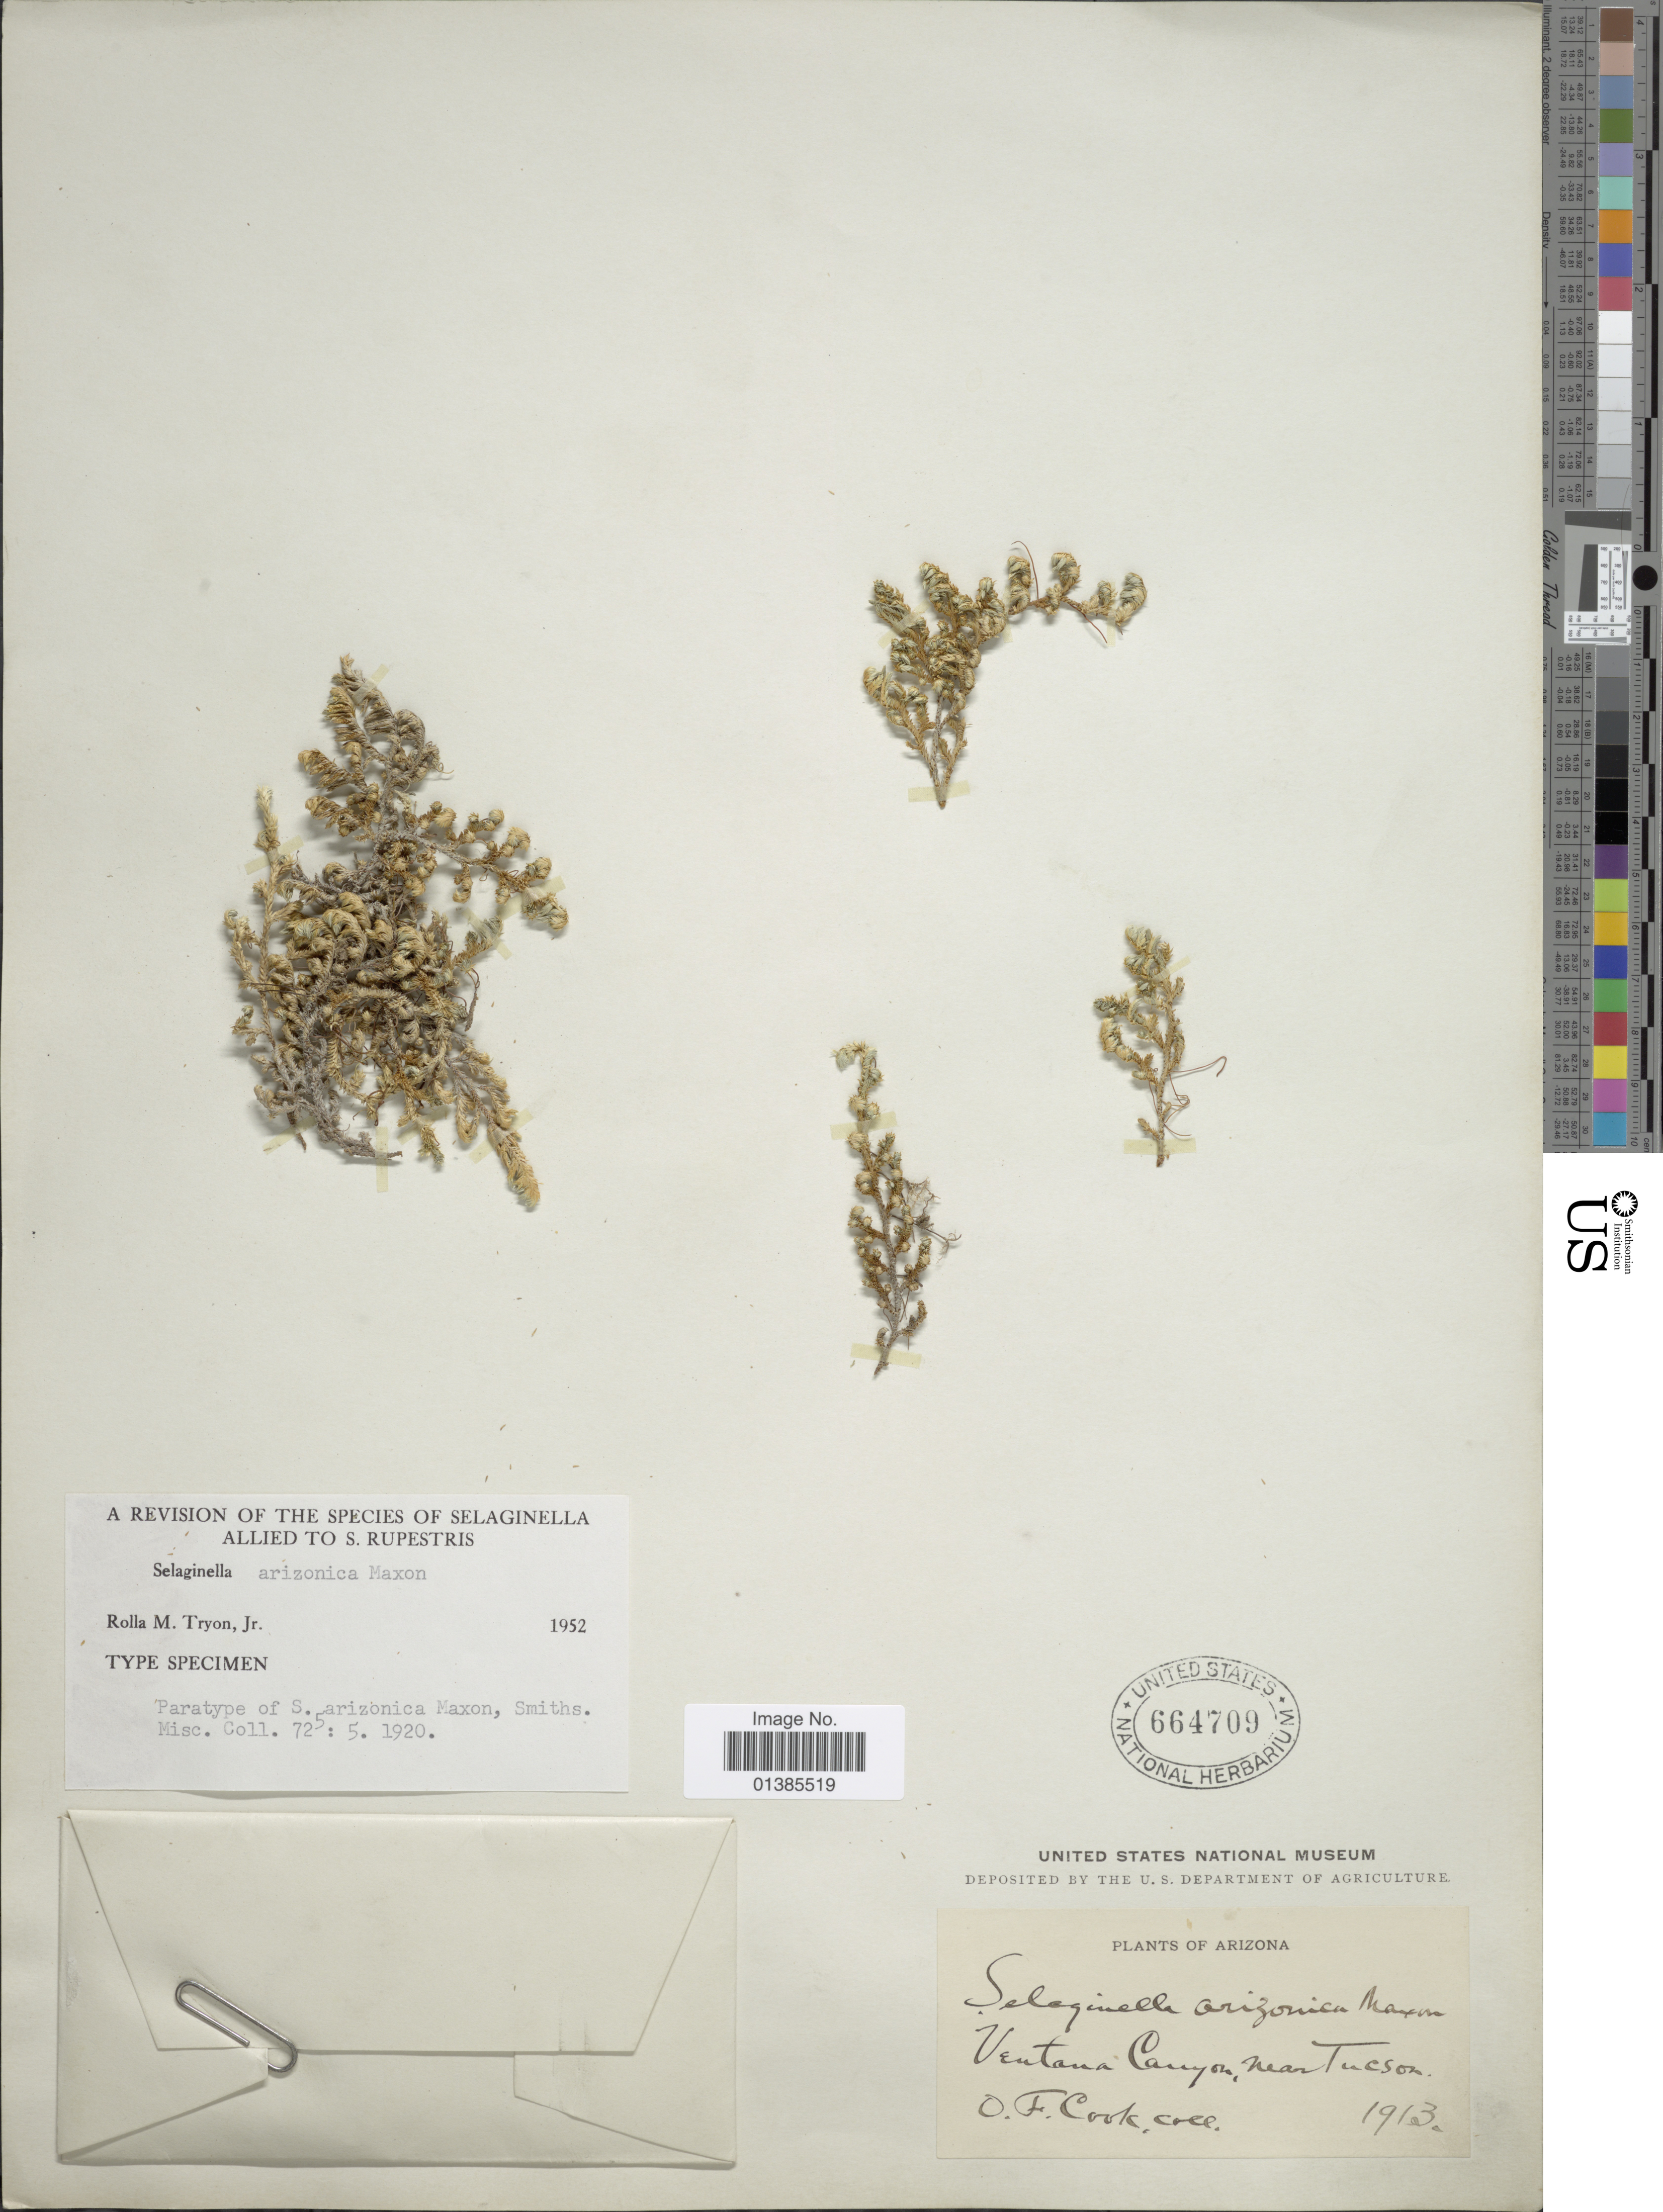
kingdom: Plantae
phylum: Tracheophyta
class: Lycopodiopsida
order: Selaginellales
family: Selaginellaceae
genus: Selaginella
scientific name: Selaginella arizonica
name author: Maxon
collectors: O. F. Cook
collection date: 1913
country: United States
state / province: Arizona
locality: Ventana Canyon, near Tucson.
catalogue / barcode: US 664709